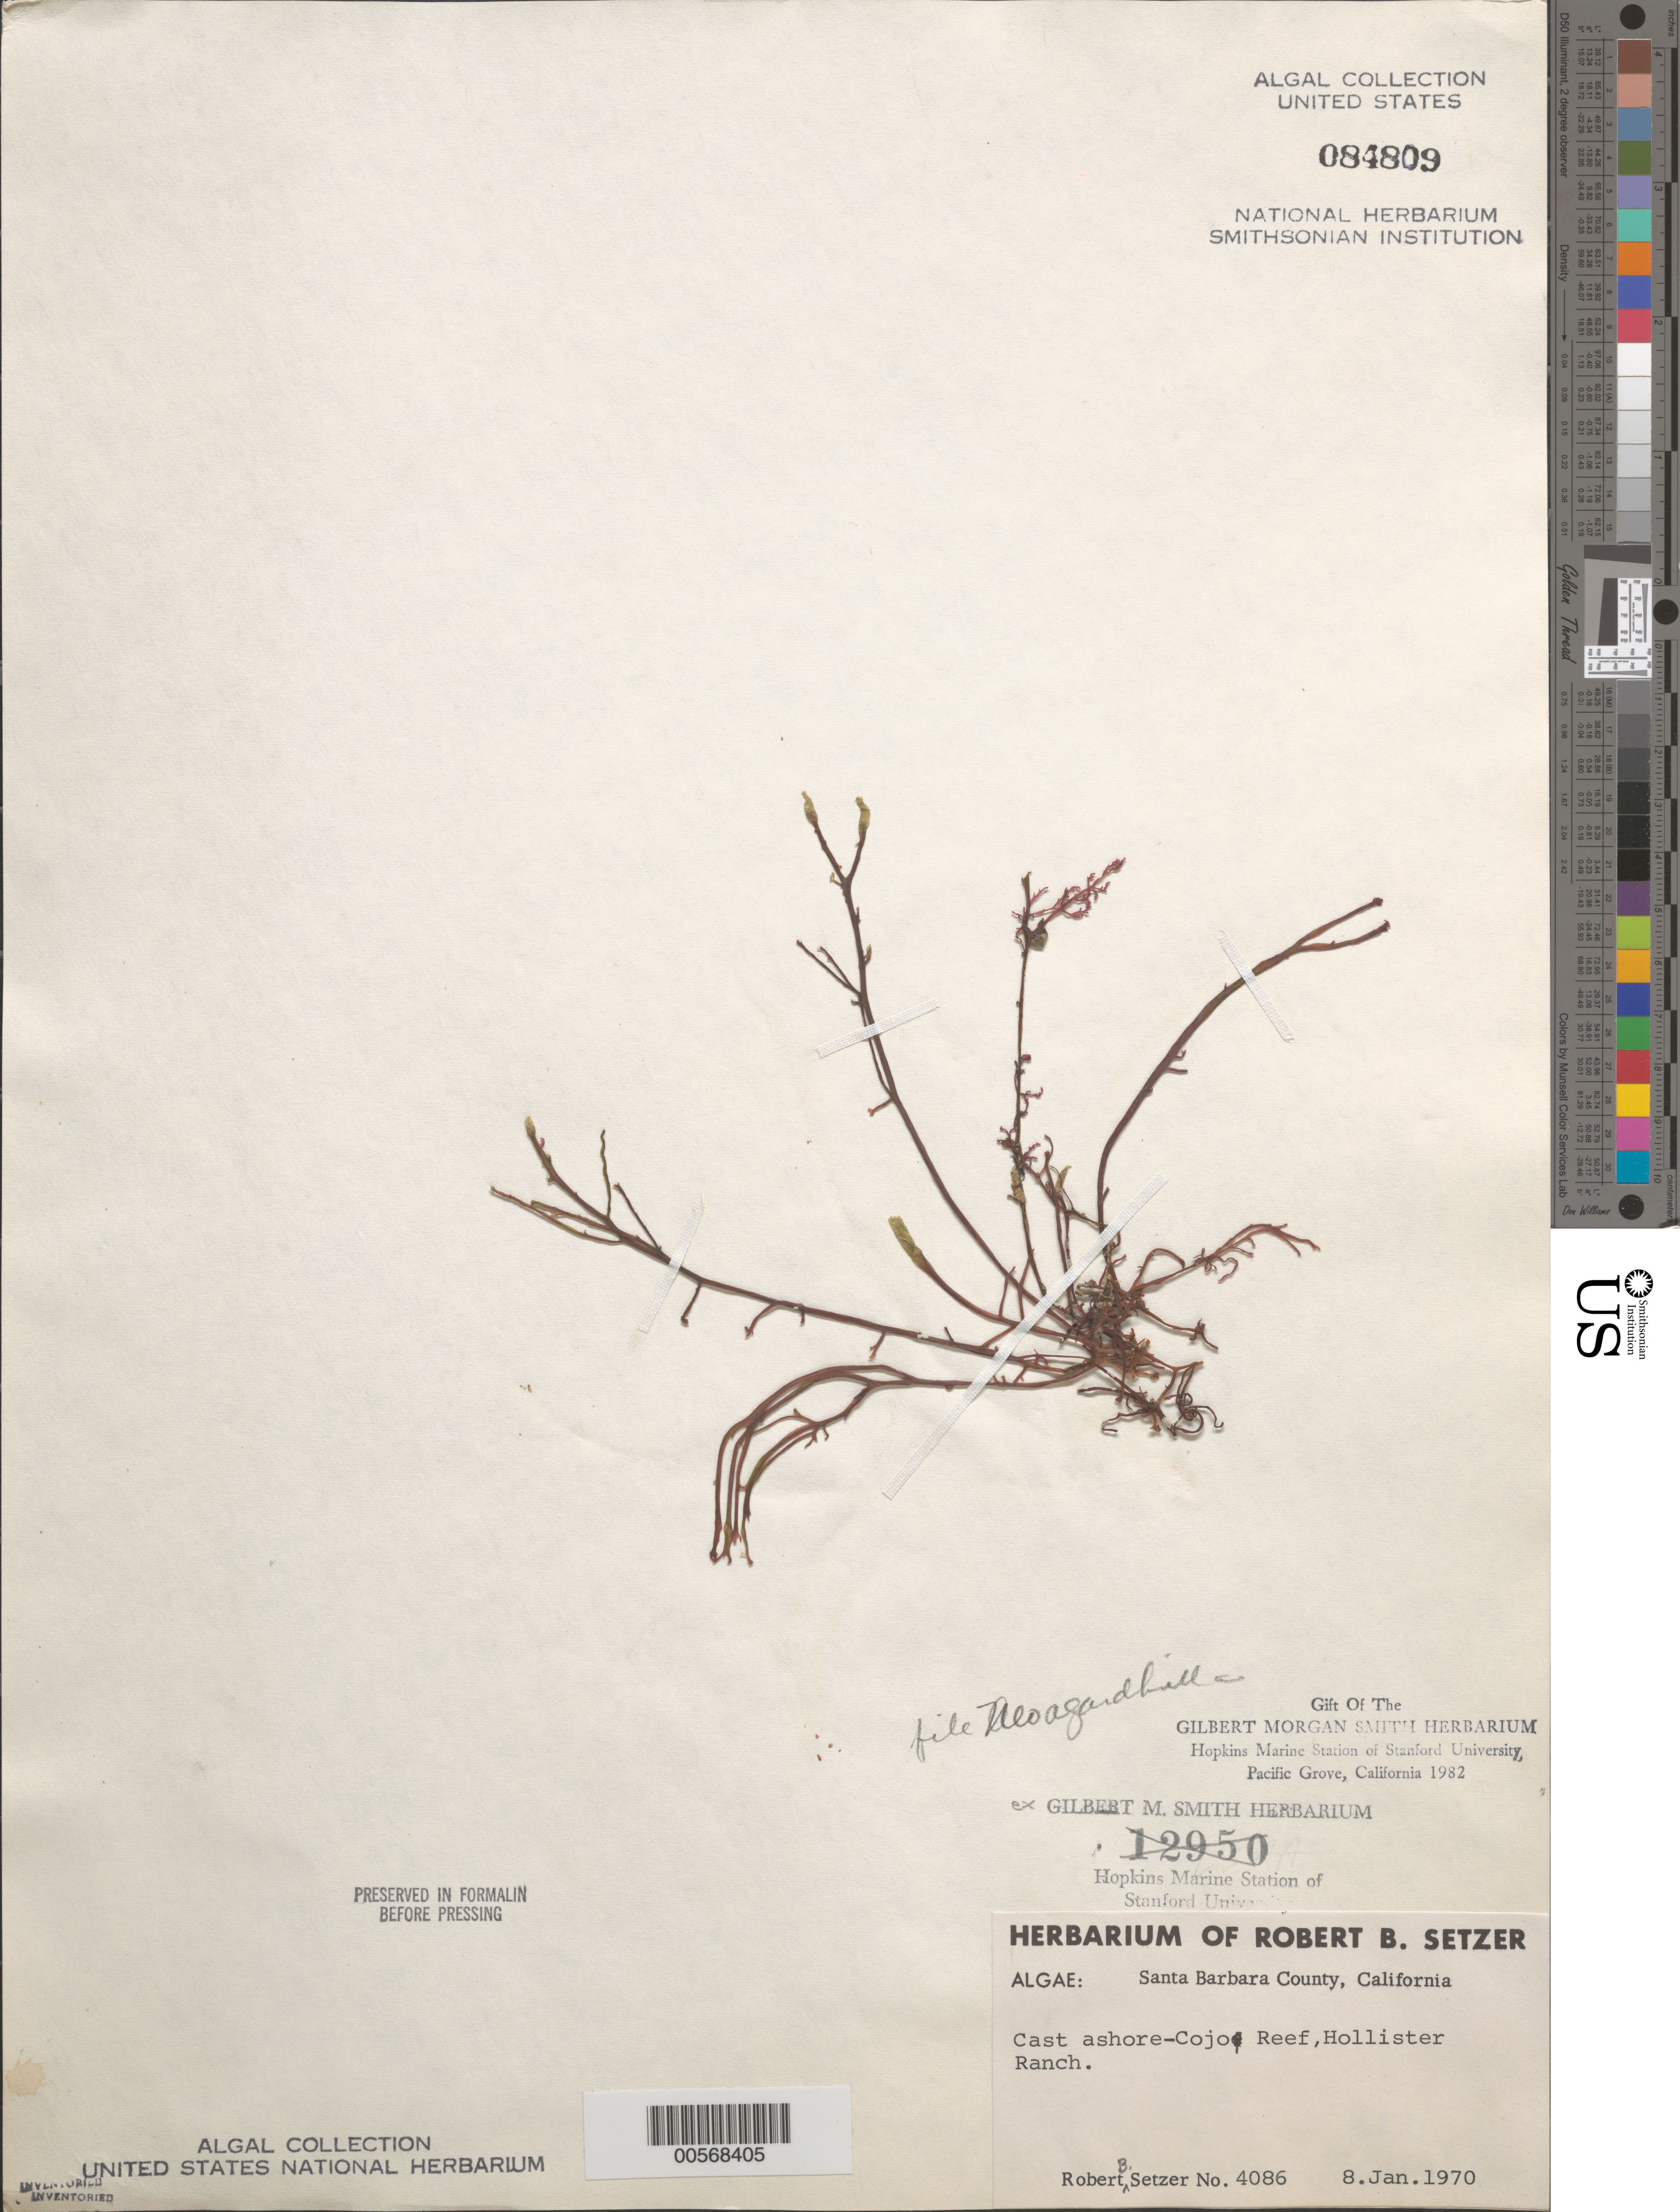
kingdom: Plantae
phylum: Rhodophyta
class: Florideophyceae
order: Gigartinales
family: Solieriaceae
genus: Agardhiella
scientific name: Agardhiella sp.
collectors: R. Setzer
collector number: IAA 4086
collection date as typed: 08 Jan 1970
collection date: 1970-01-08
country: United States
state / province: California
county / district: Santa Barbara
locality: Cojo Reef, Hollister Ranch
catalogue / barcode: US 84809